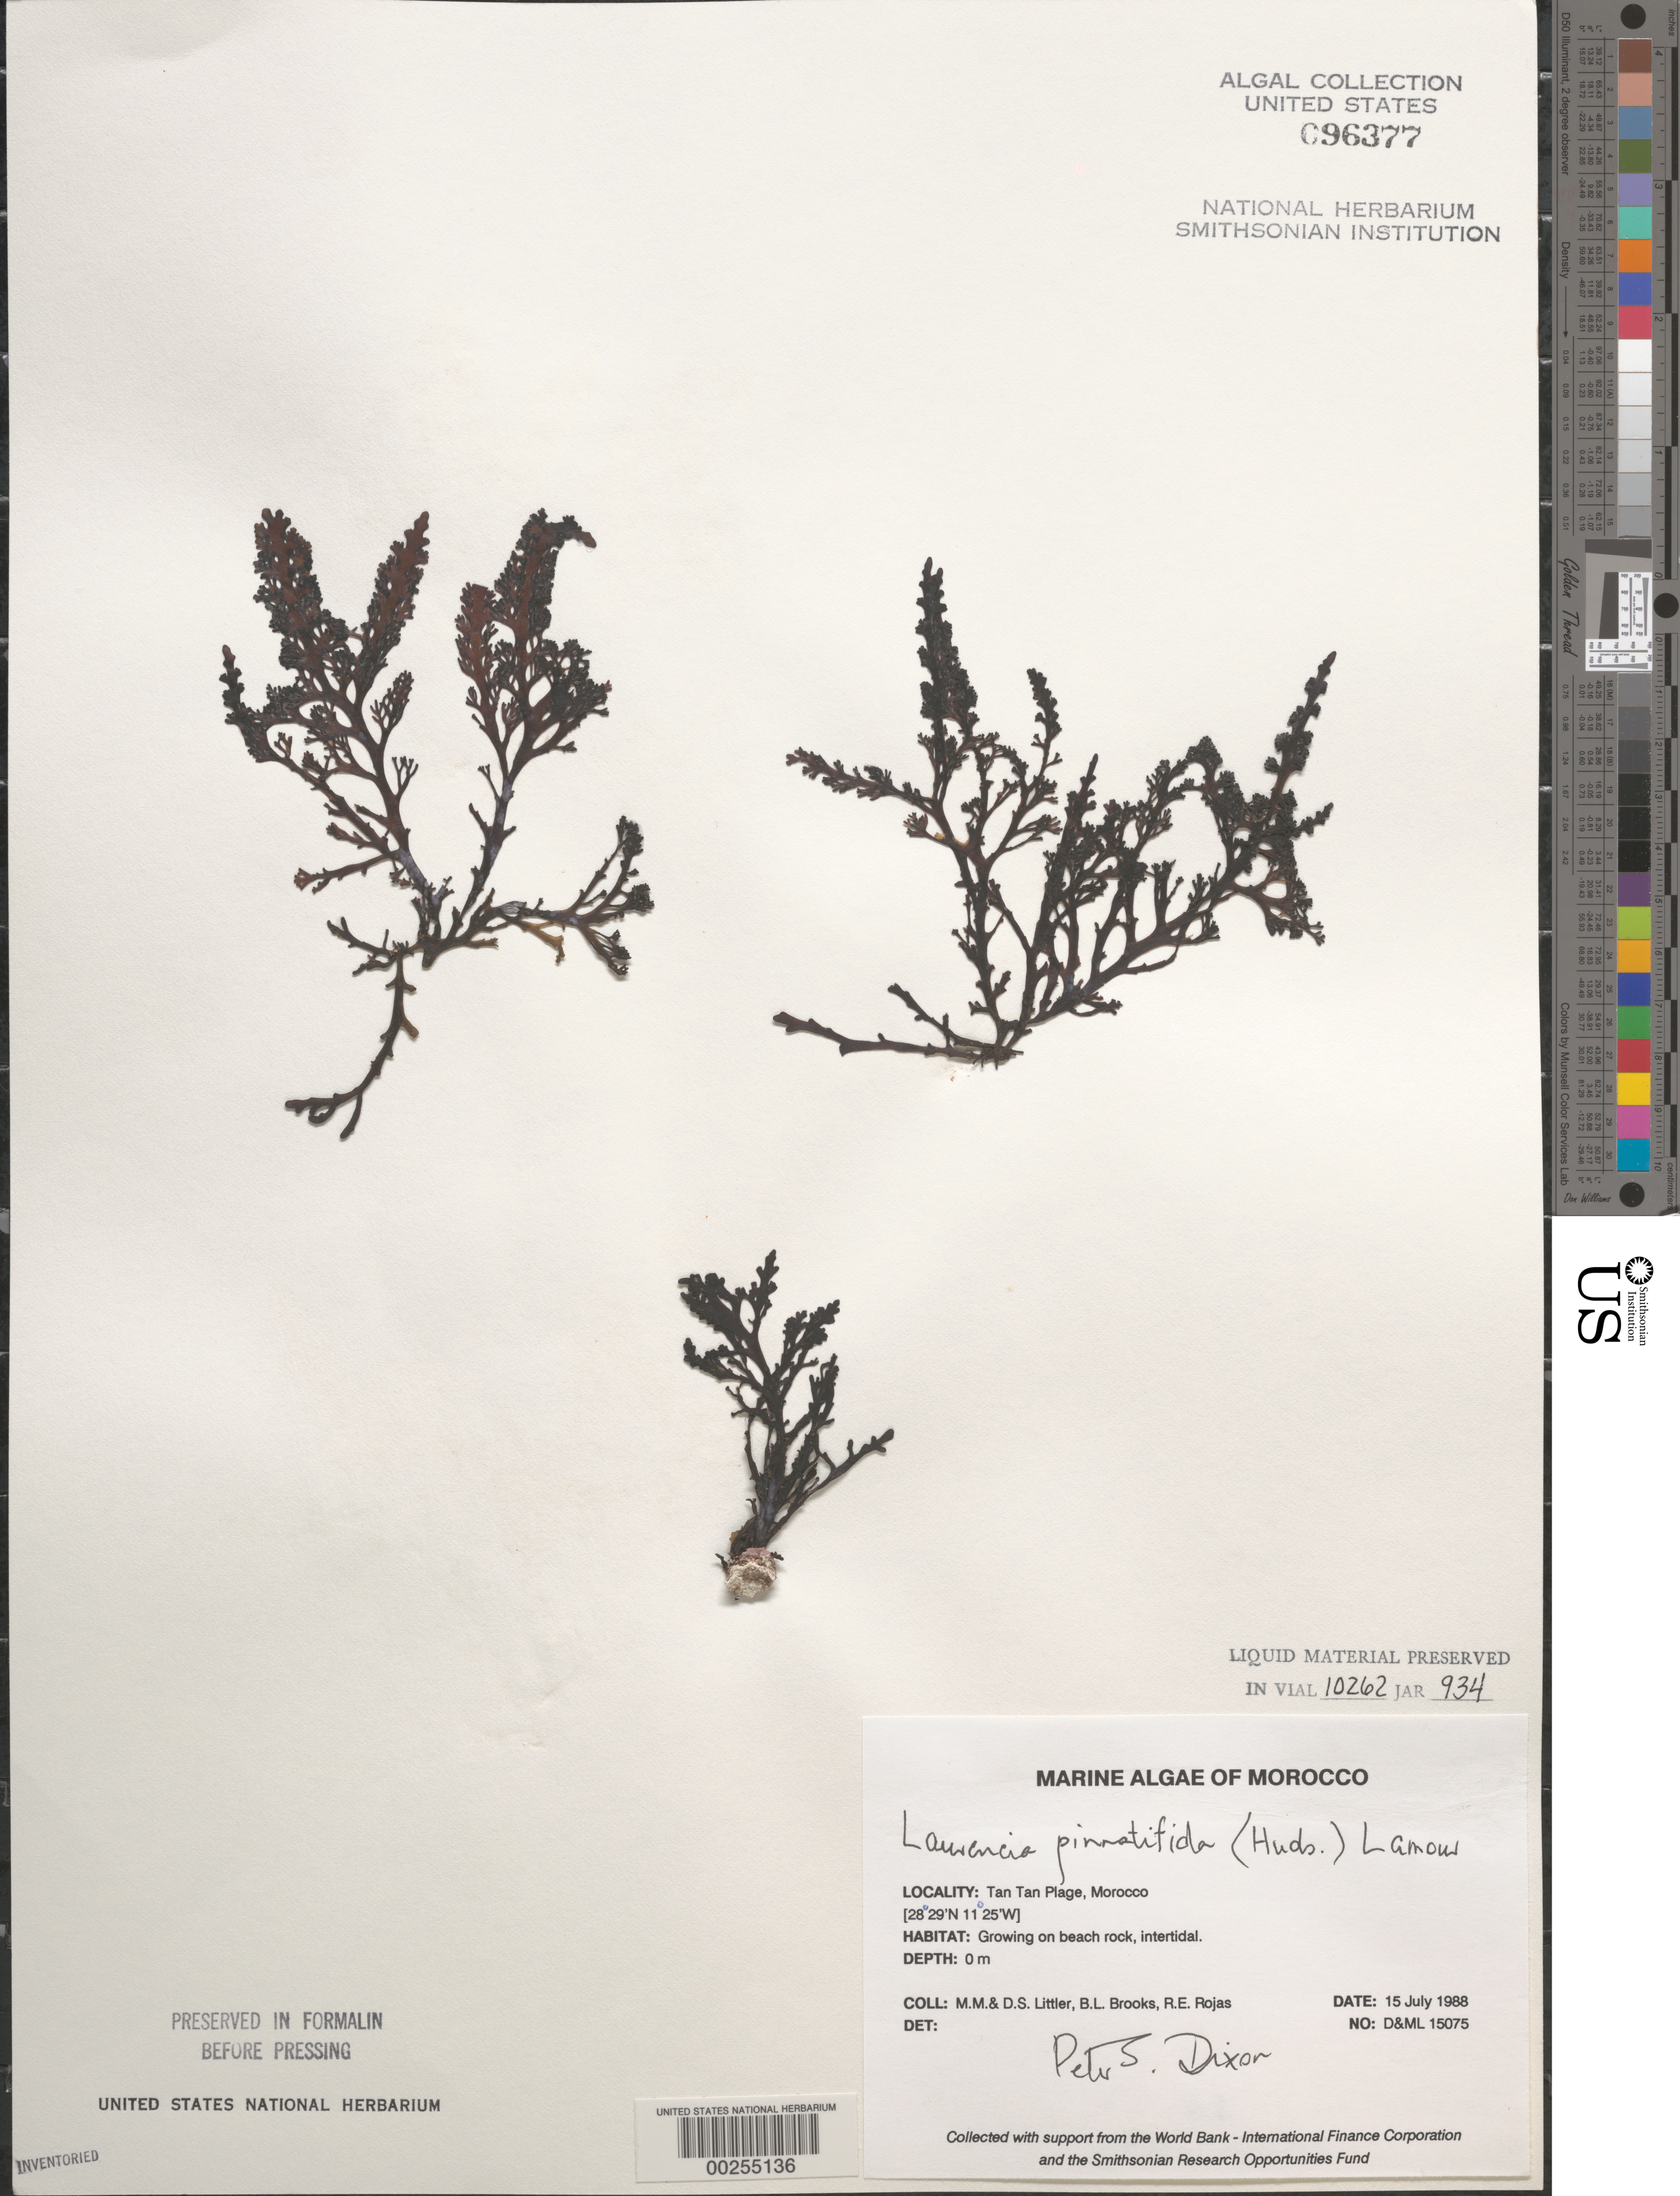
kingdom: Plantae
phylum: Rhodophyta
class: Florideophyceae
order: Ceramiales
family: Rhodomelaceae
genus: Osmundea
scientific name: Osmundea pinnatifida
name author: (Huds.) Stackh.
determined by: Algae name updating Project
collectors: M. M. Littler, D. S. Littler, B. Brooks & R. Rojas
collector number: D&ML 15075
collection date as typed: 15 Jul 1988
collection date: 1988-07-15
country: Morocco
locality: Tan Tan Plage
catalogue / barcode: US 96377